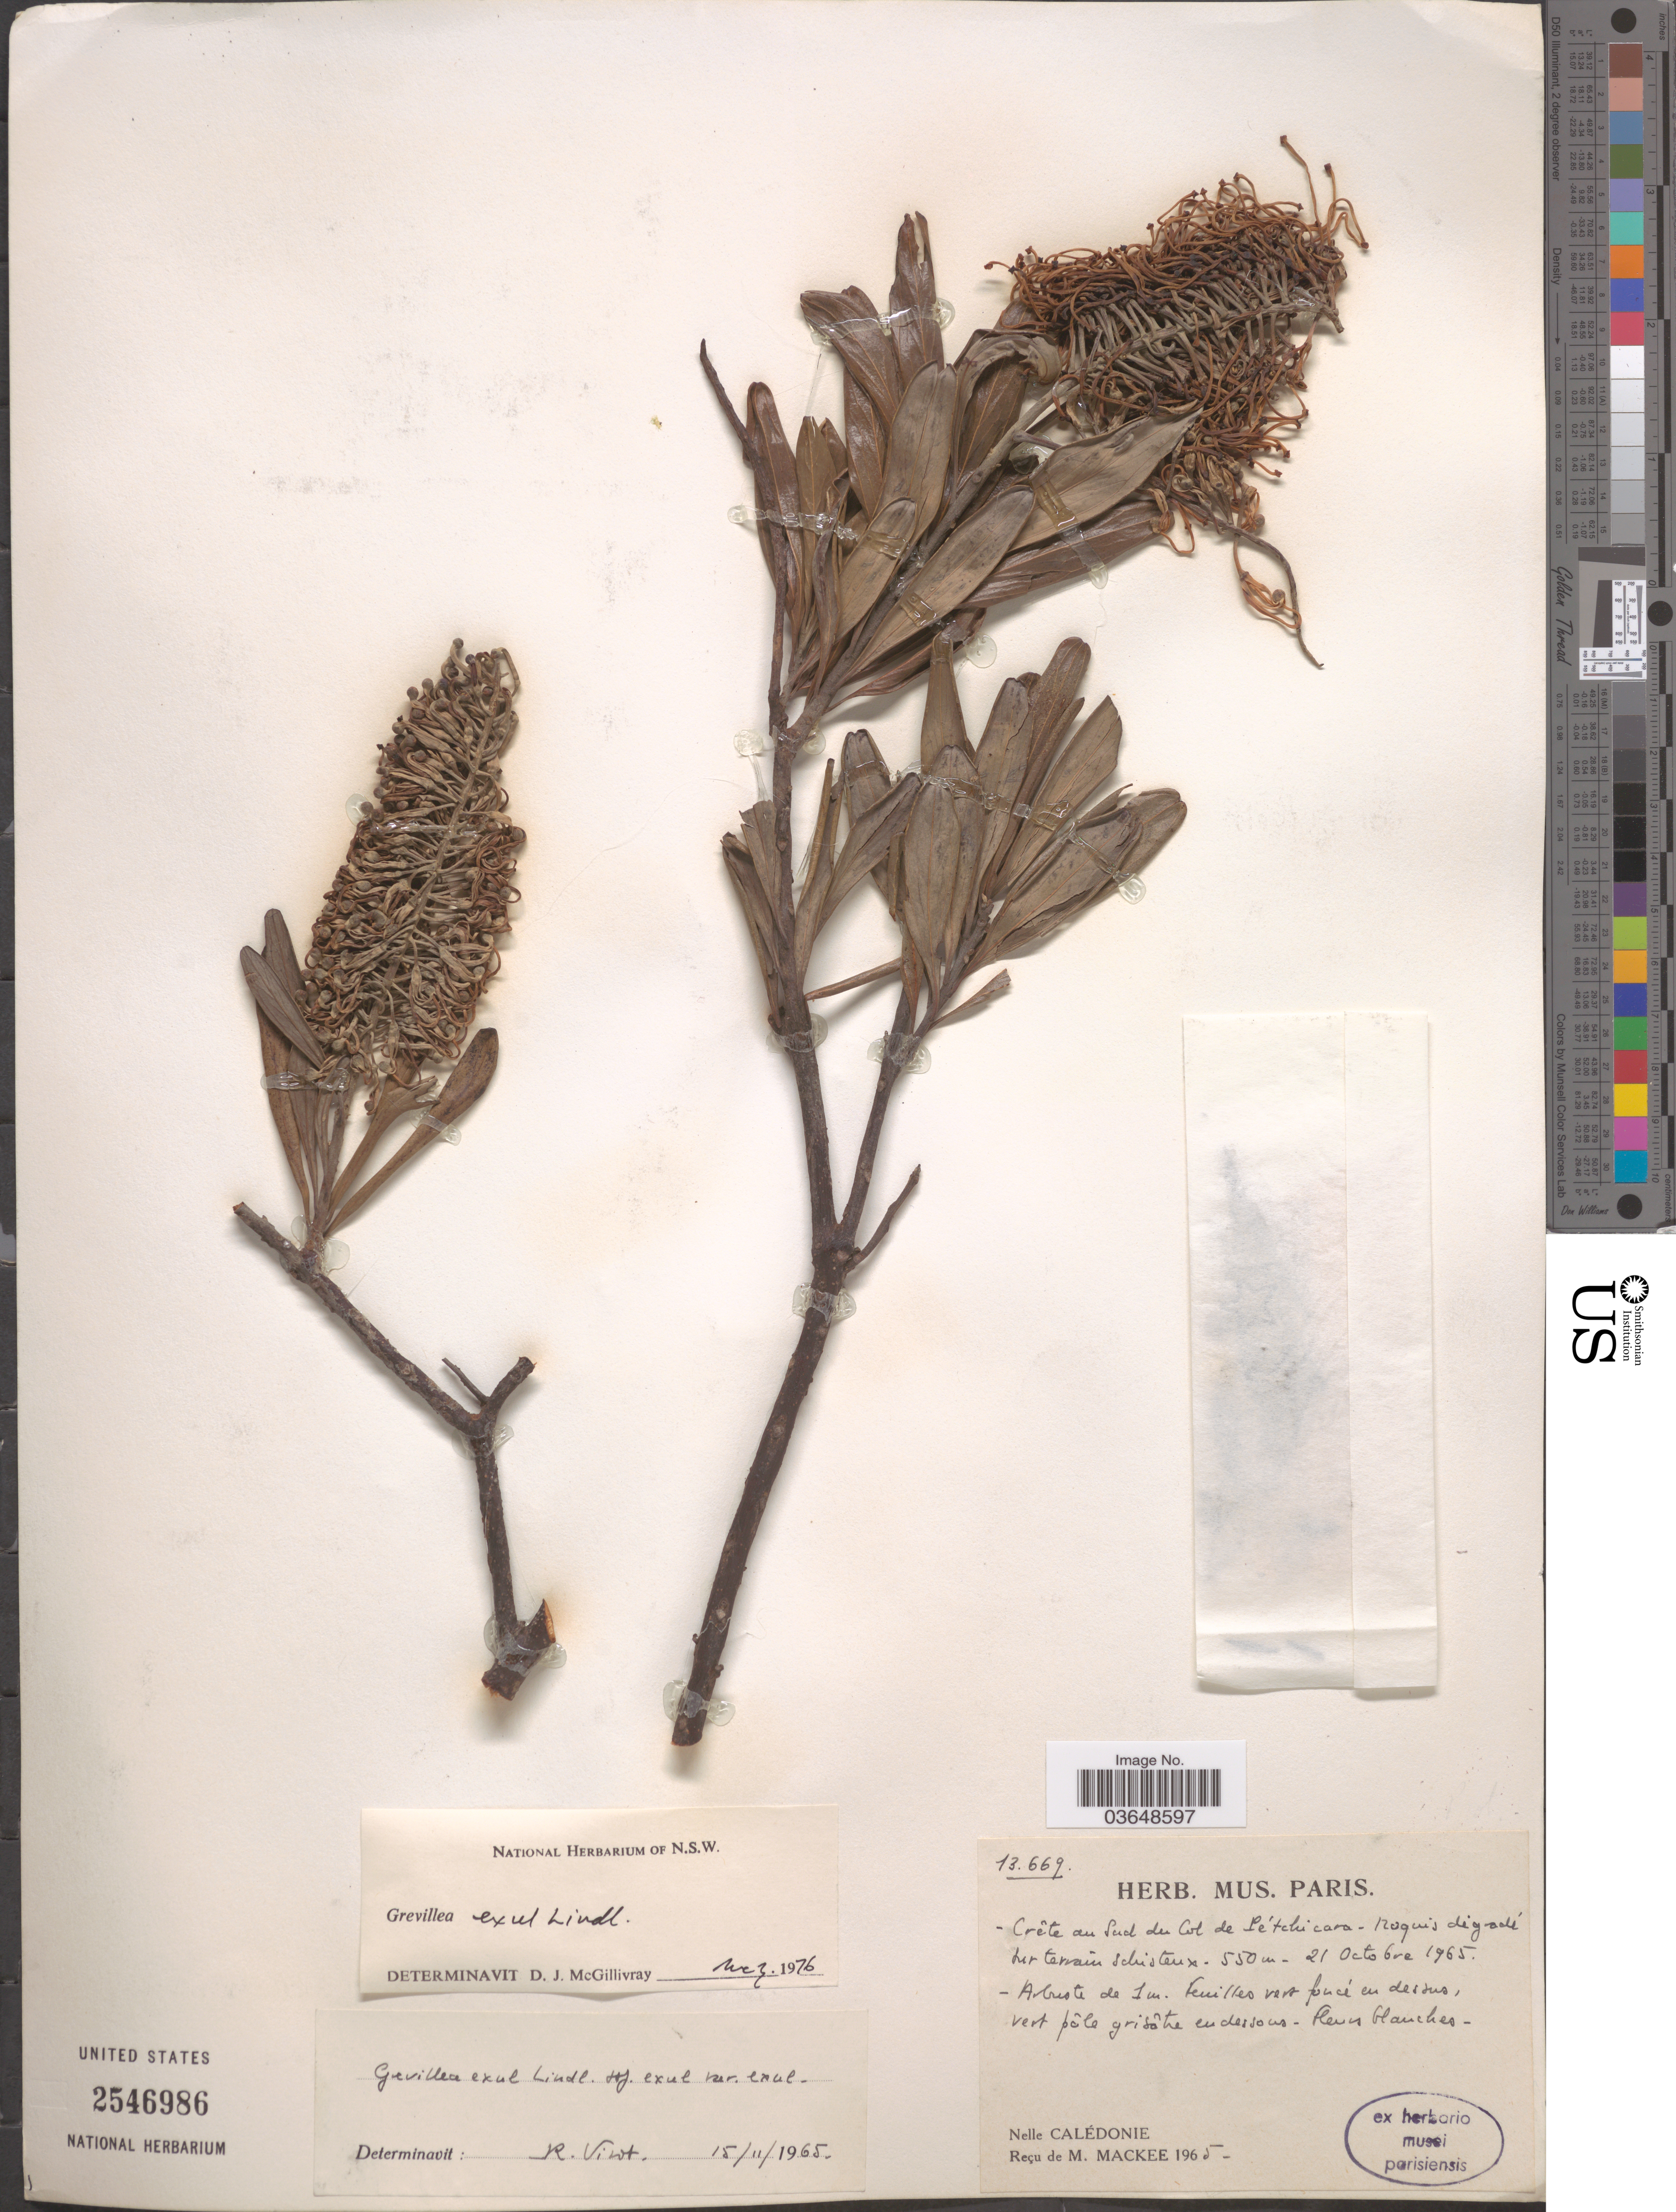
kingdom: Plantae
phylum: Tracheophyta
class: Magnoliopsida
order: Proteales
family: Proteaceae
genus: Grevillea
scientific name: Grevillea exul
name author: Lindl.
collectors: M. Mackee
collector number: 13669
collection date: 1965-10-21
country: New Caledonia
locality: Nelle Calédonie. Crête au Sud du Col de Pétchicara - Moquis dégradé. [interpreted]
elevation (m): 550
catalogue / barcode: US 2546986